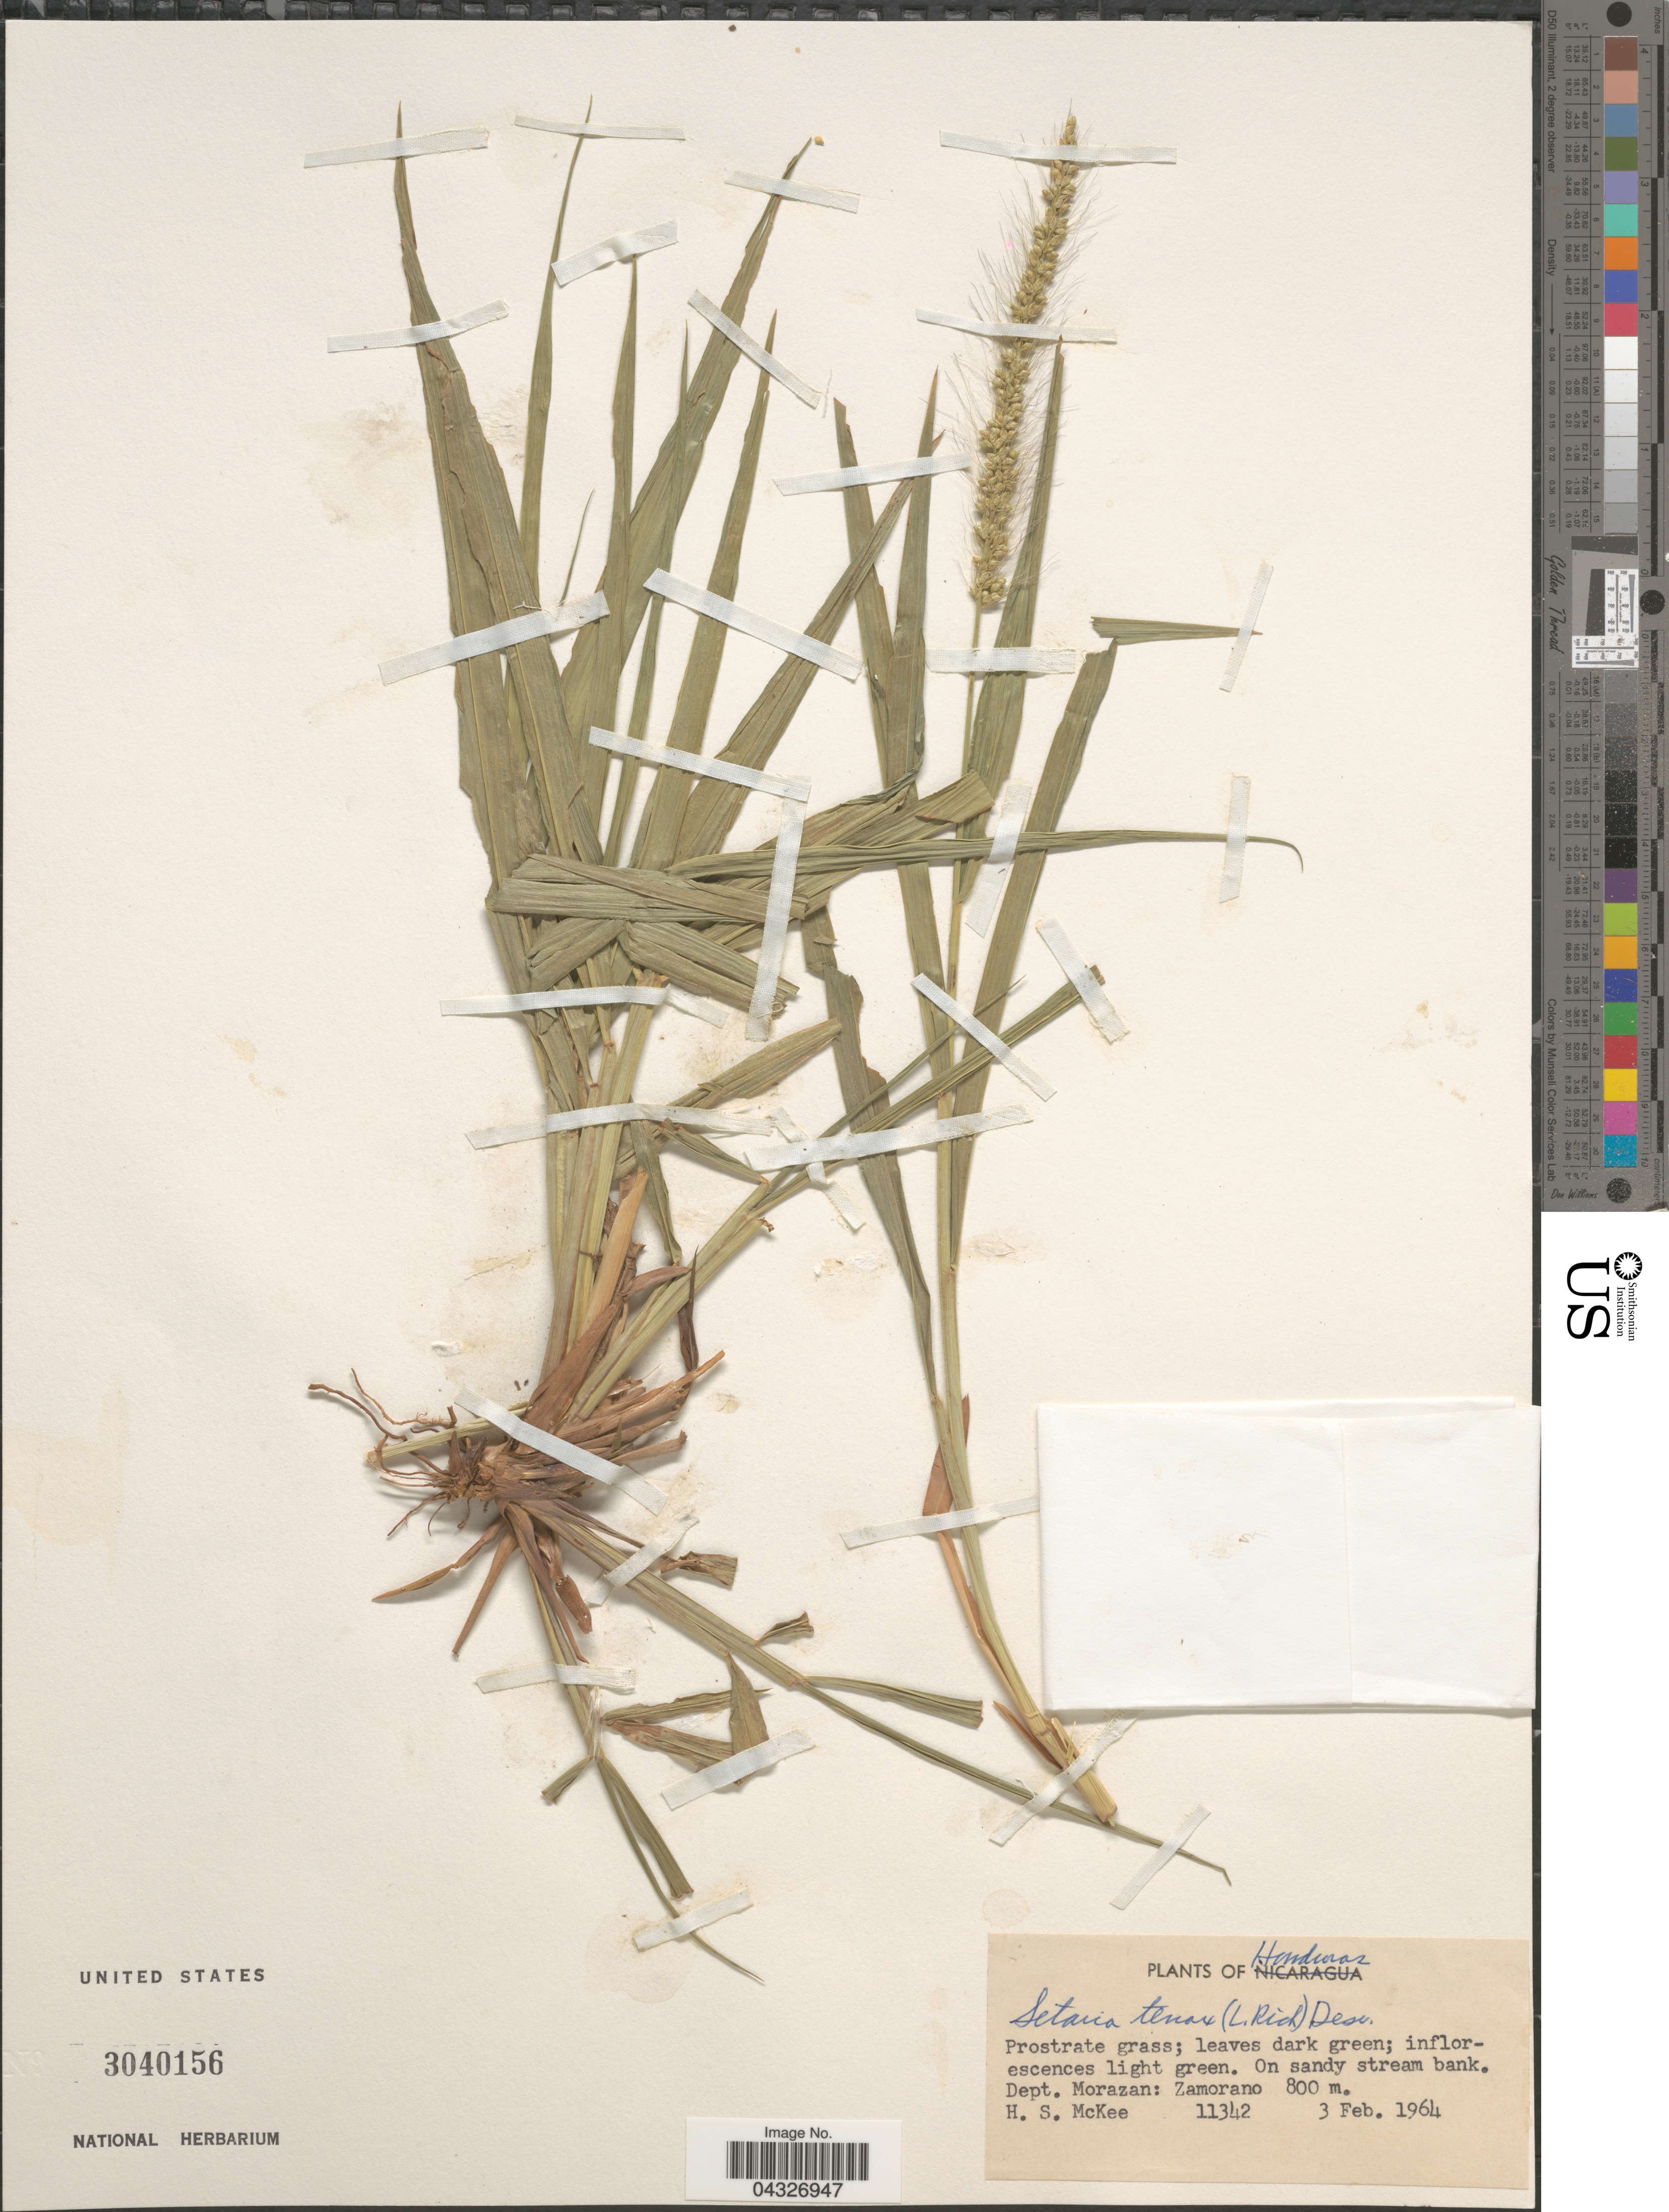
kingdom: Plantae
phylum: Tracheophyta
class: Liliopsida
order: Poales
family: Poaceae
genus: Setaria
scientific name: Setaria tenax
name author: (Rich.) Desv.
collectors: H. S. McKee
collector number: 11342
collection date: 1964-02-03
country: Honduras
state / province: Fco. Morazán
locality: Dept. Morazan: Zamorano.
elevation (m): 800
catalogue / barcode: US 3040156